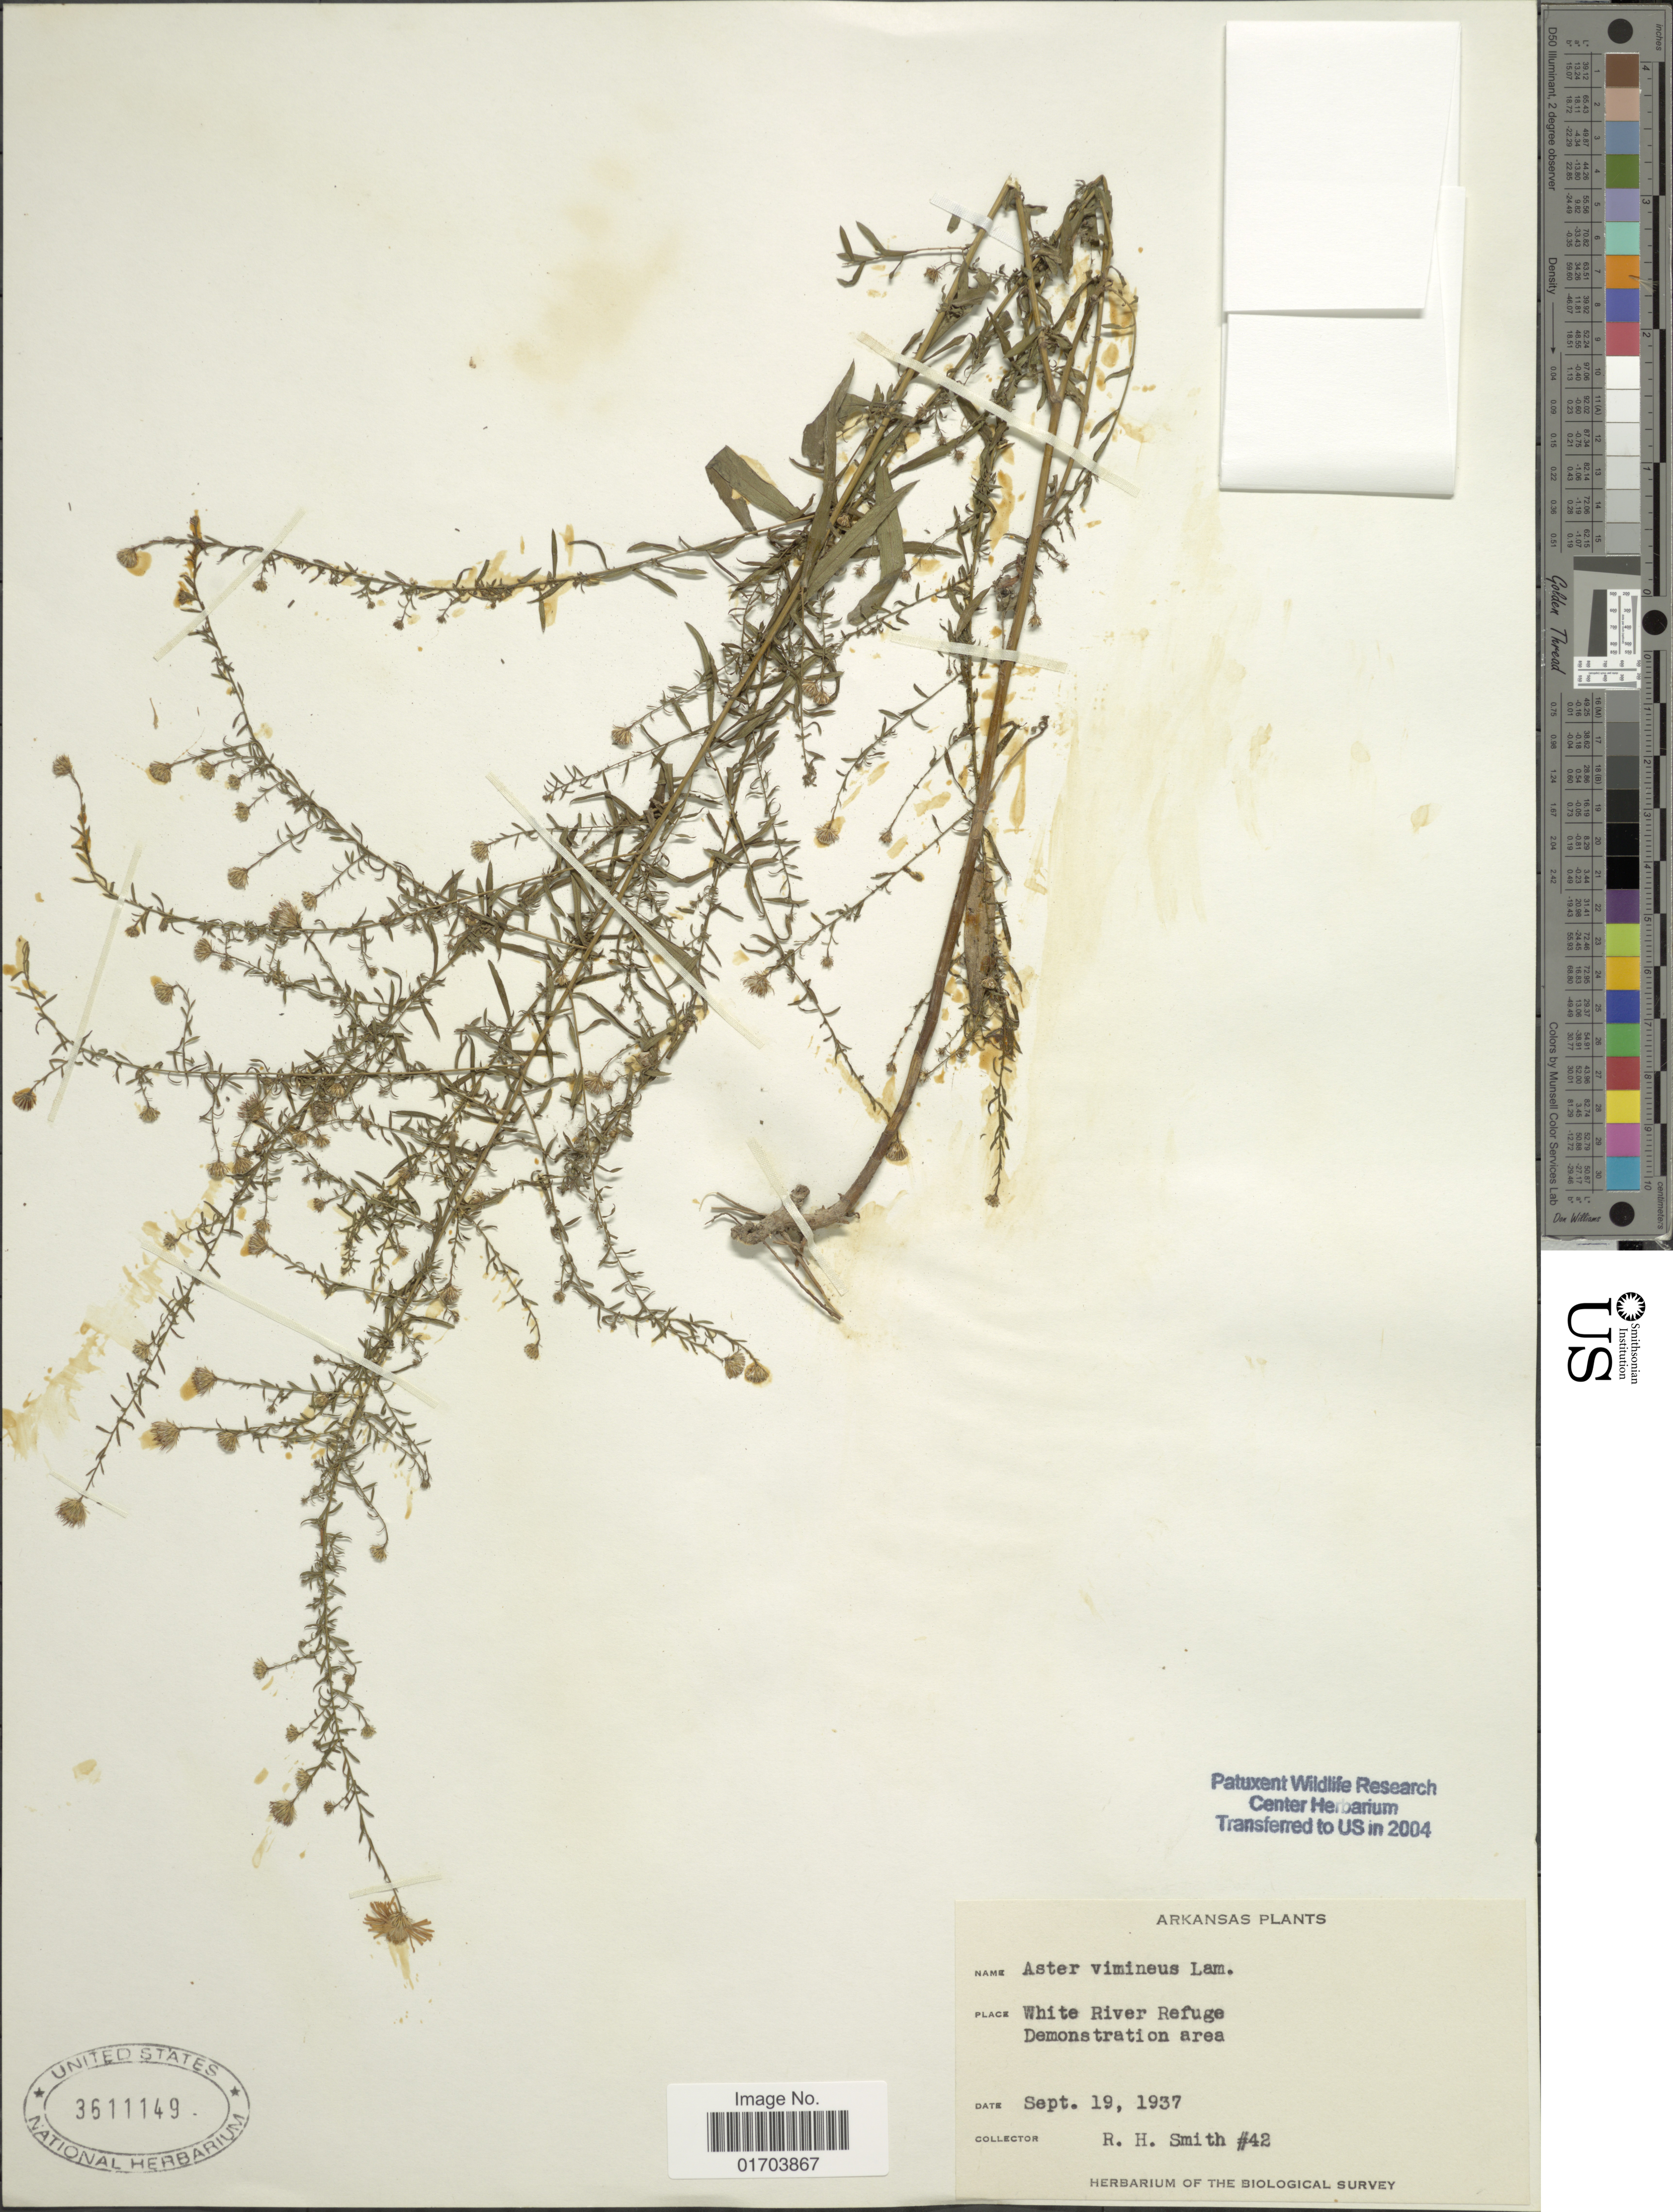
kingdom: Plantae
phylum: Tracheophyta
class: Magnoliopsida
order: Asterales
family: Asteraceae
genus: Symphyotrichum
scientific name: Symphyotrichum racemosum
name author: (Elliott) G.L. Nesom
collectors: R. H. Smith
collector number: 42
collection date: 1937-09-19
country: United States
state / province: Arkansas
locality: White River Refuge Demosntration area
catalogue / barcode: US 3611149